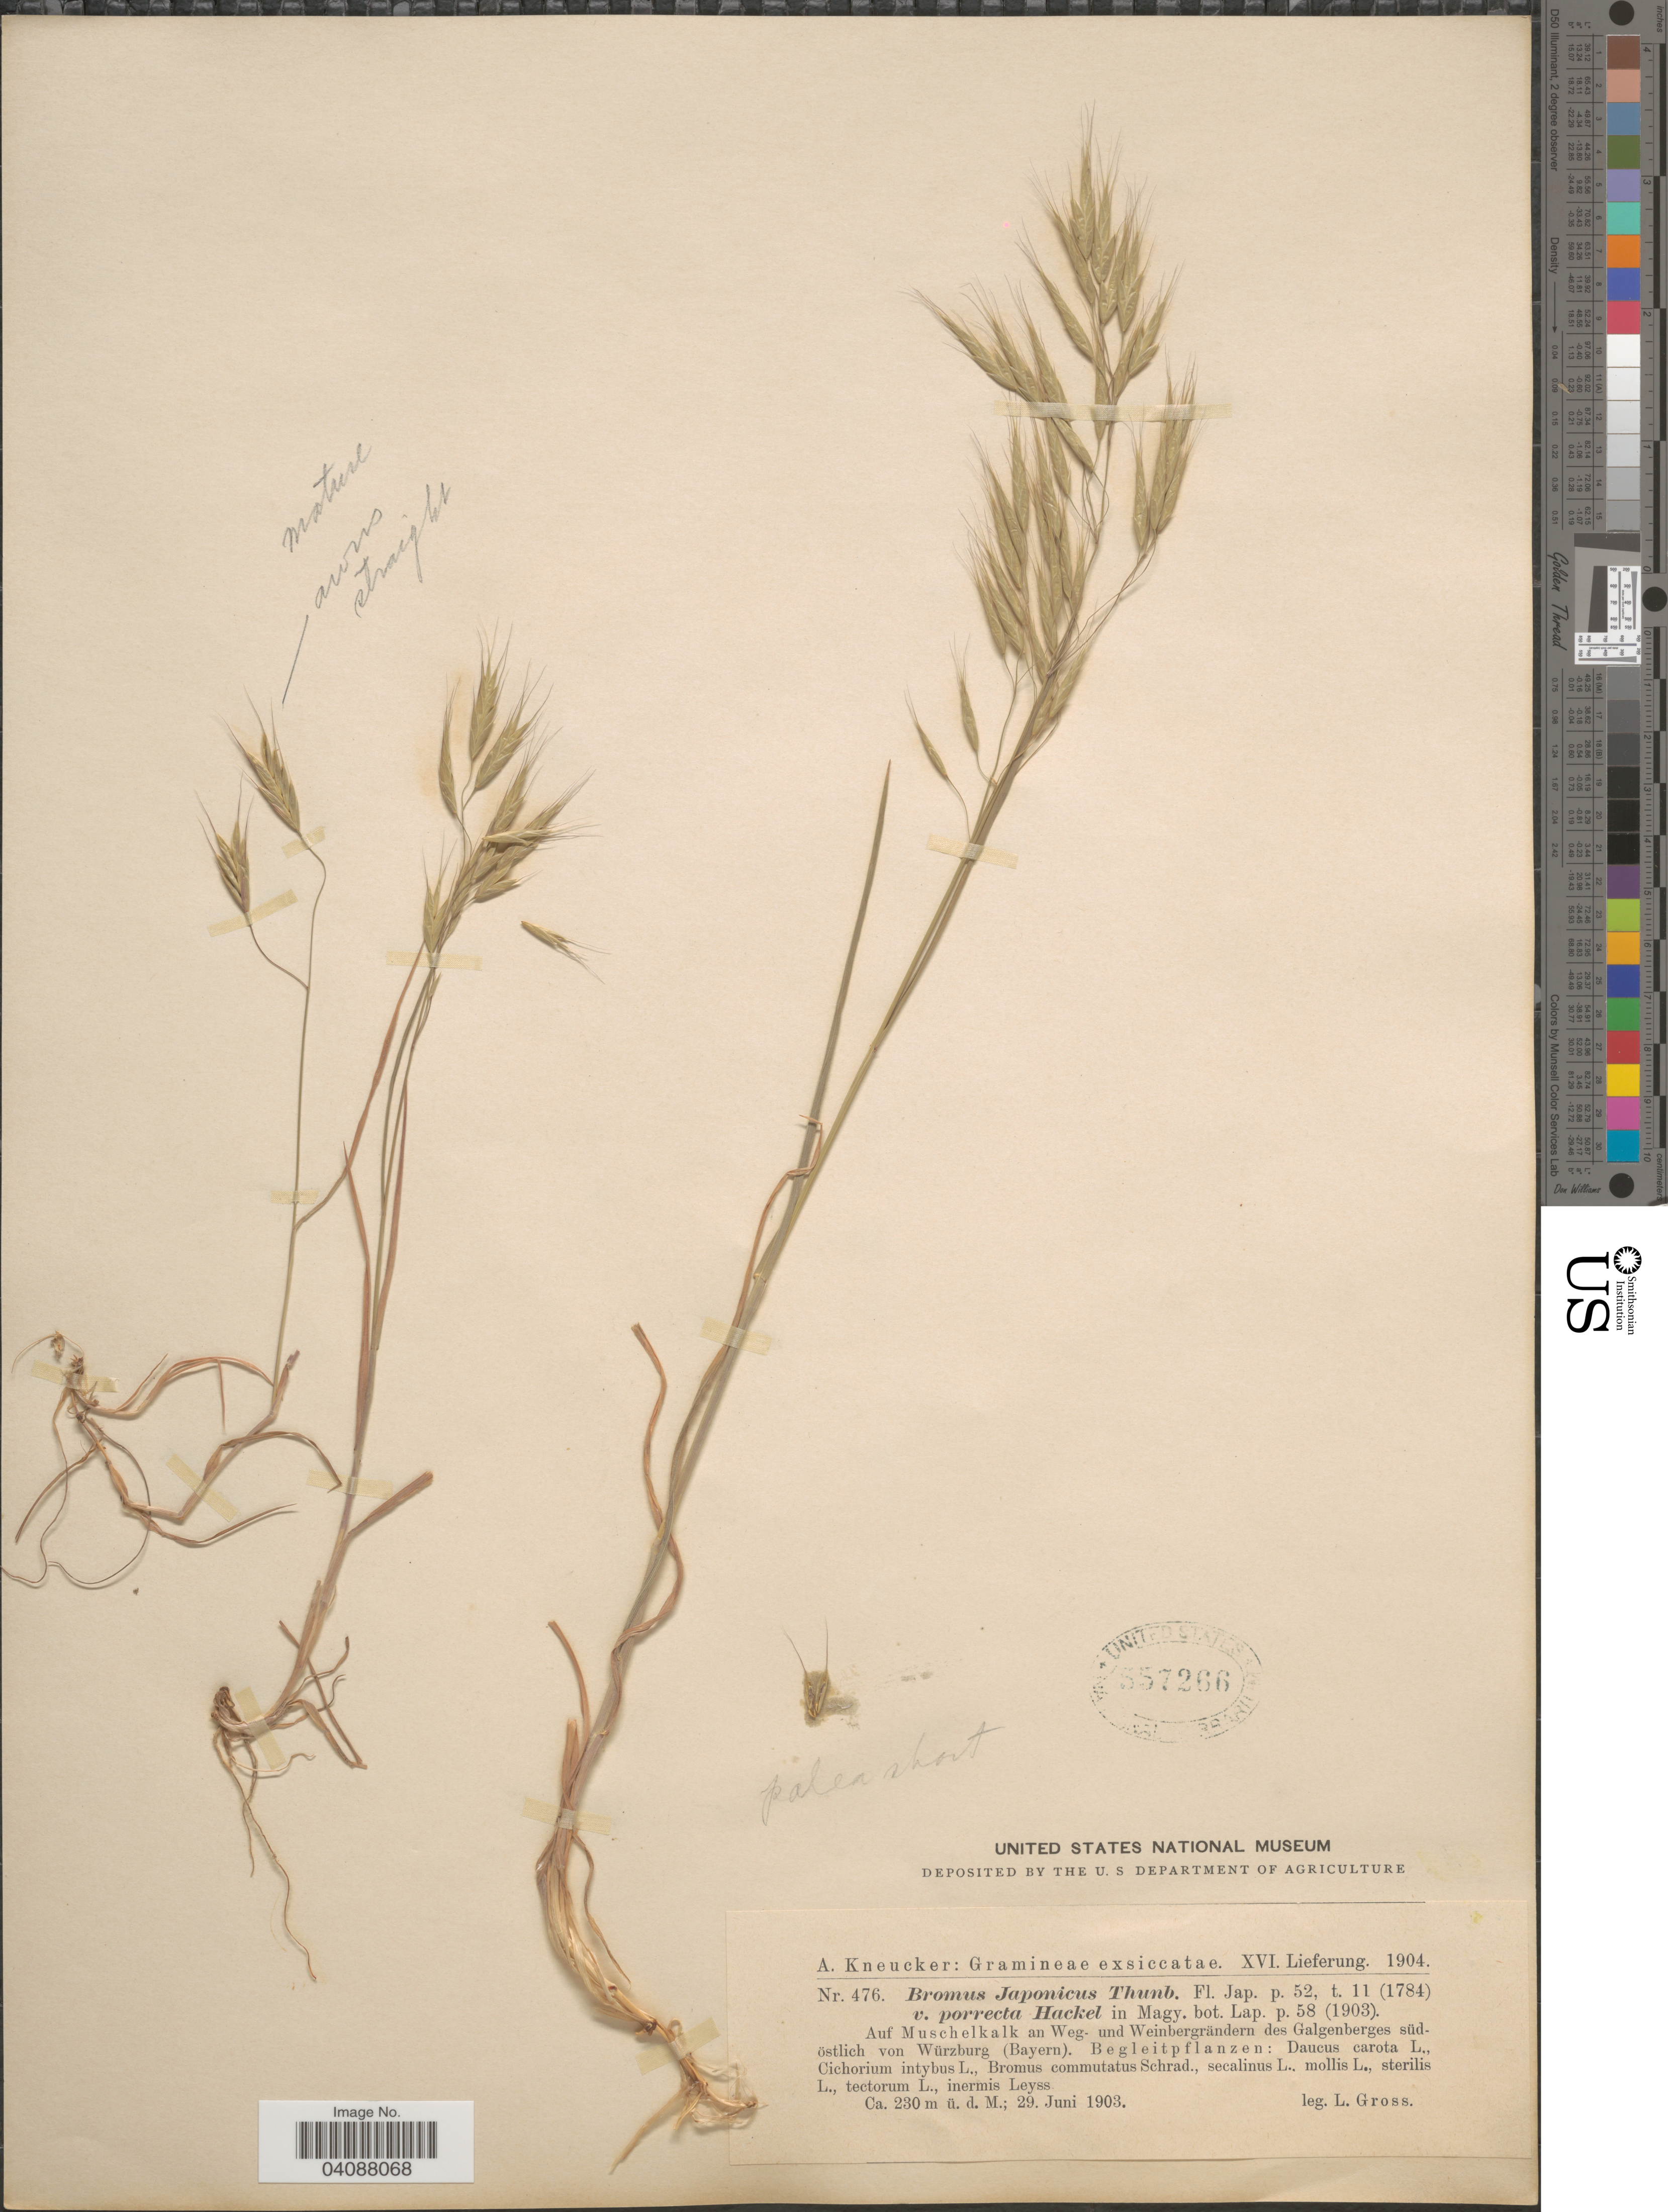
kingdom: Plantae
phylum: Tracheophyta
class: Liliopsida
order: Poales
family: Poaceae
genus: Bromus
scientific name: Bromus japonicus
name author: Houtt.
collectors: L. Gross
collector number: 476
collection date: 1903-06-29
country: Germany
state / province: Bayern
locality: Auf Muschelkalk an Weg- und Weinbergrándern des Galgenberges süd-östlich von Würzburg.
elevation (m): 230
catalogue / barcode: US 557266